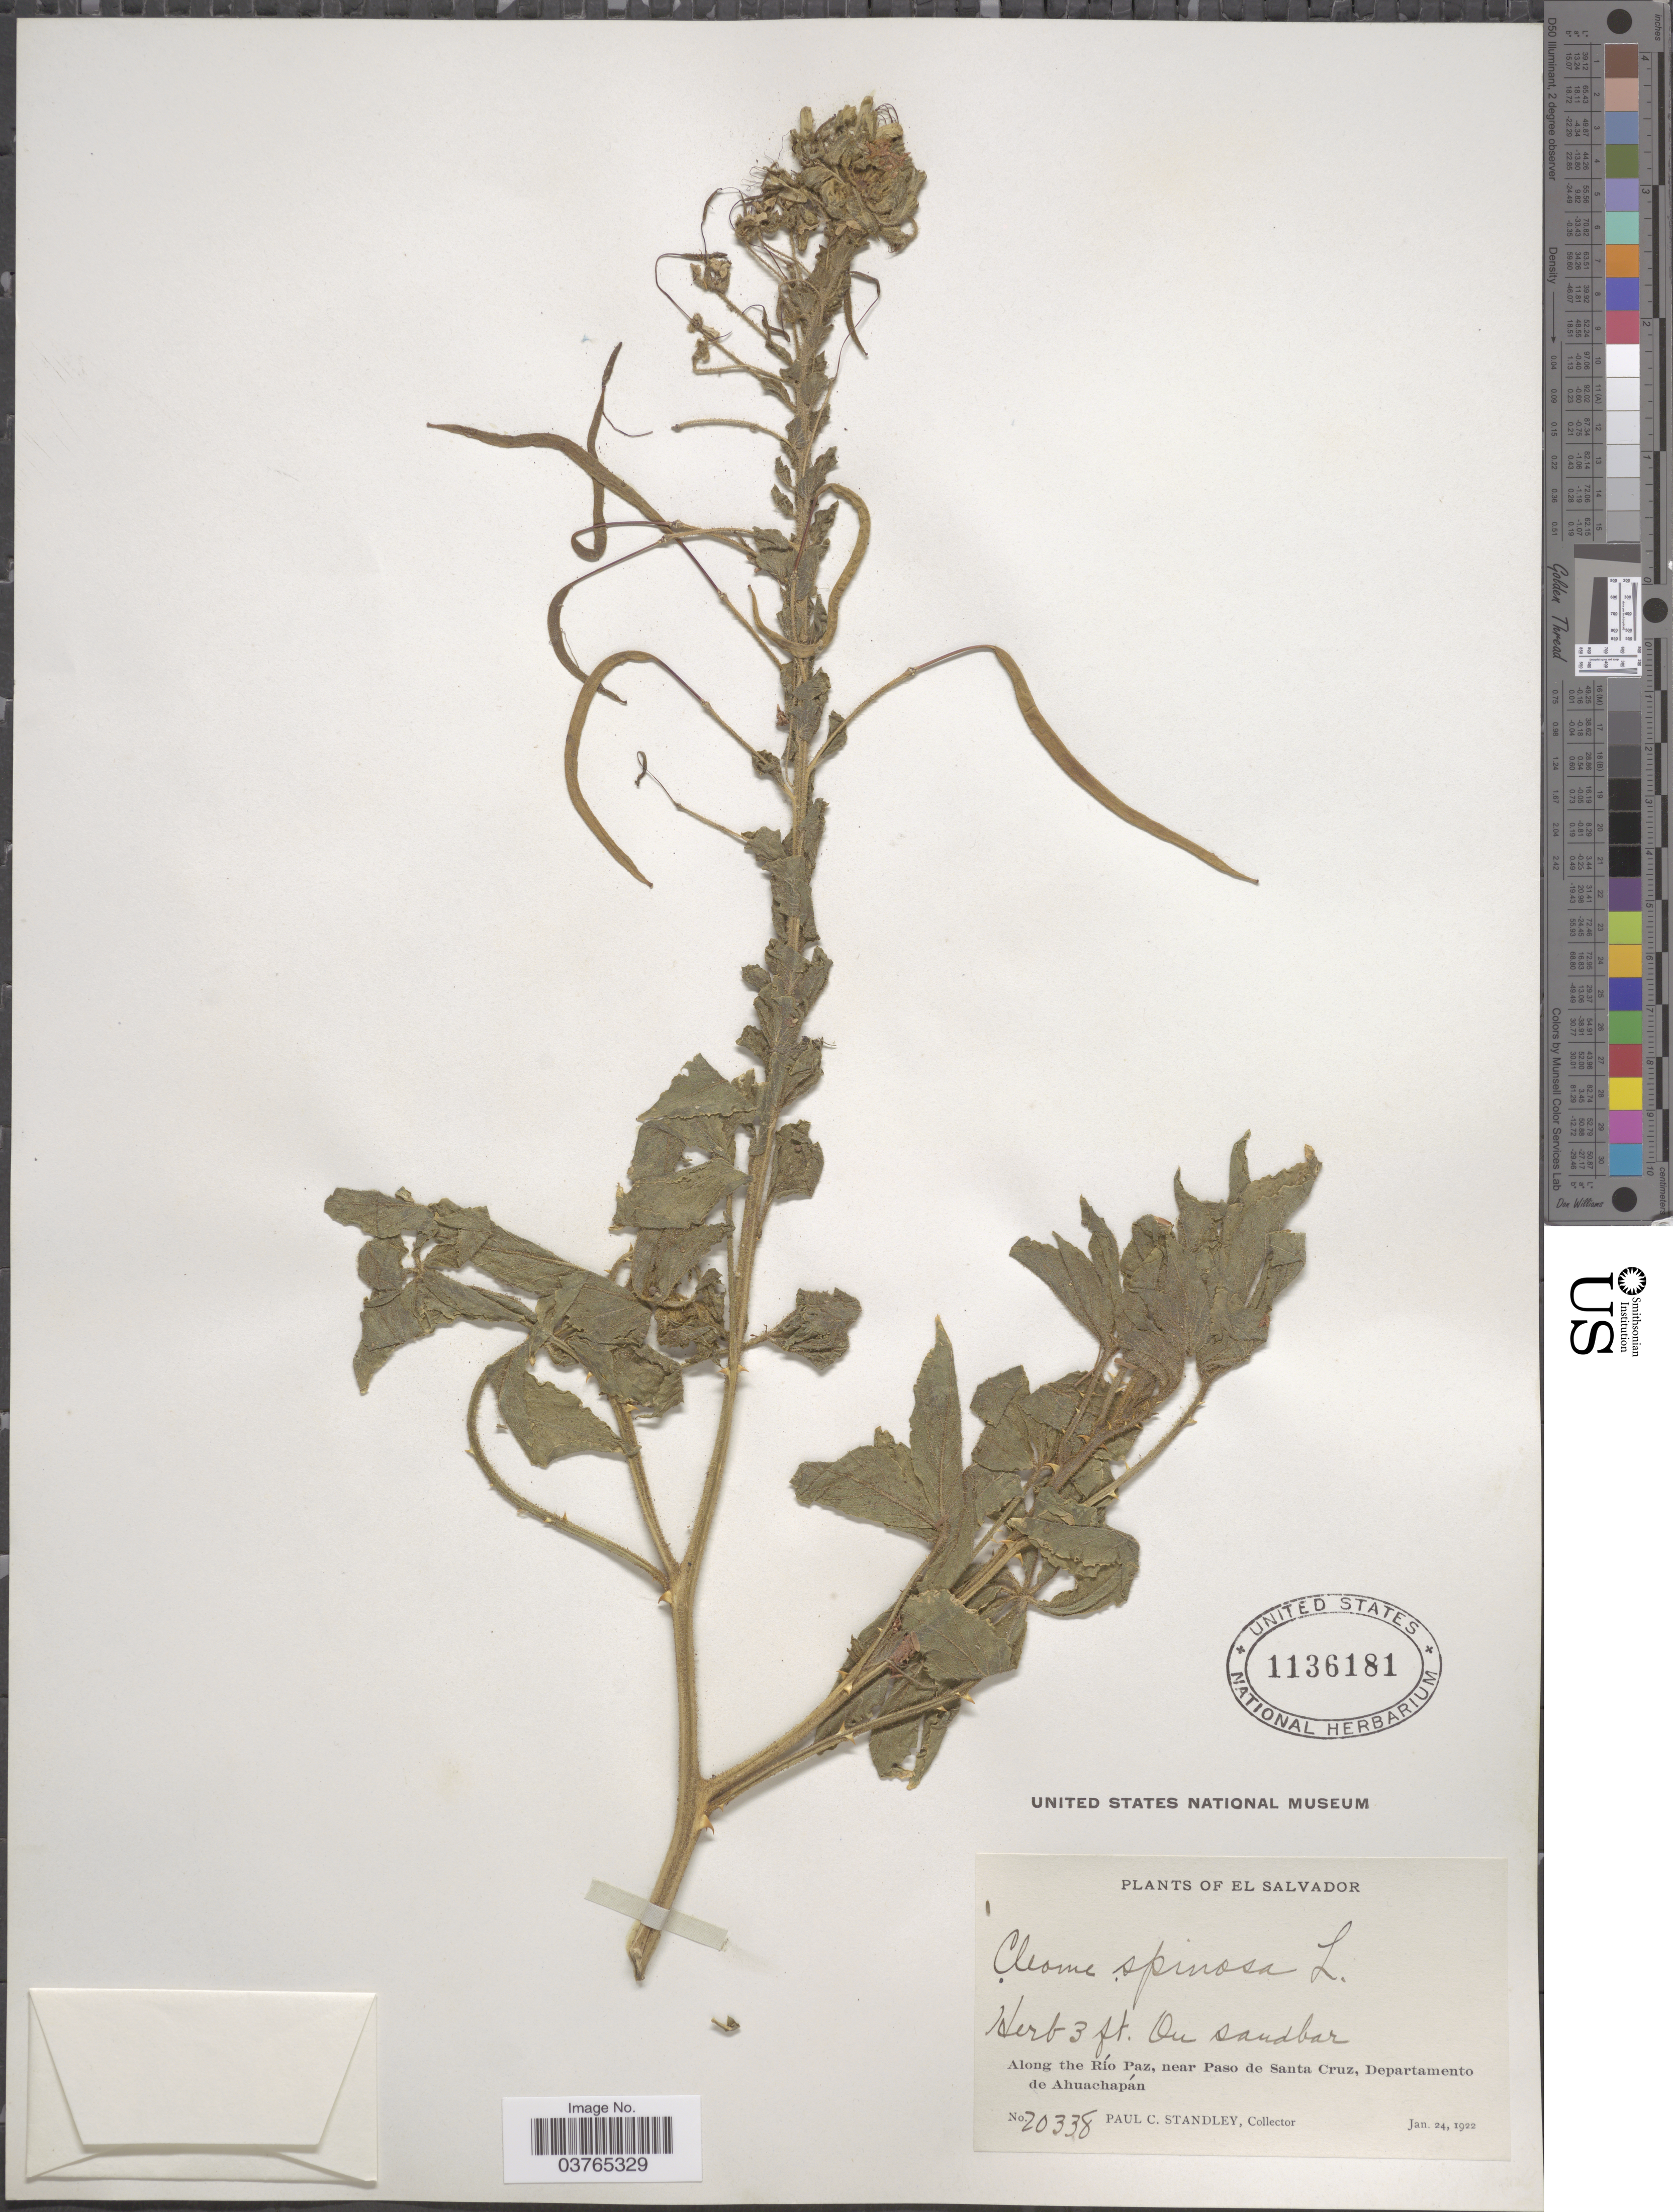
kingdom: Plantae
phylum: Tracheophyta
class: Magnoliopsida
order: Brassicales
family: Cleomaceae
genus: Tarenaya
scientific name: Tarenaya spinosa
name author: (Jacq.) Raf.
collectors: P. C. Standley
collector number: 20338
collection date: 1922-01-24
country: El Salvador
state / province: Ahuachapan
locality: Along the Río Paz, near Paso de Santa Cruz, Departamento de Ahuachapán.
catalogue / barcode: US 1136181